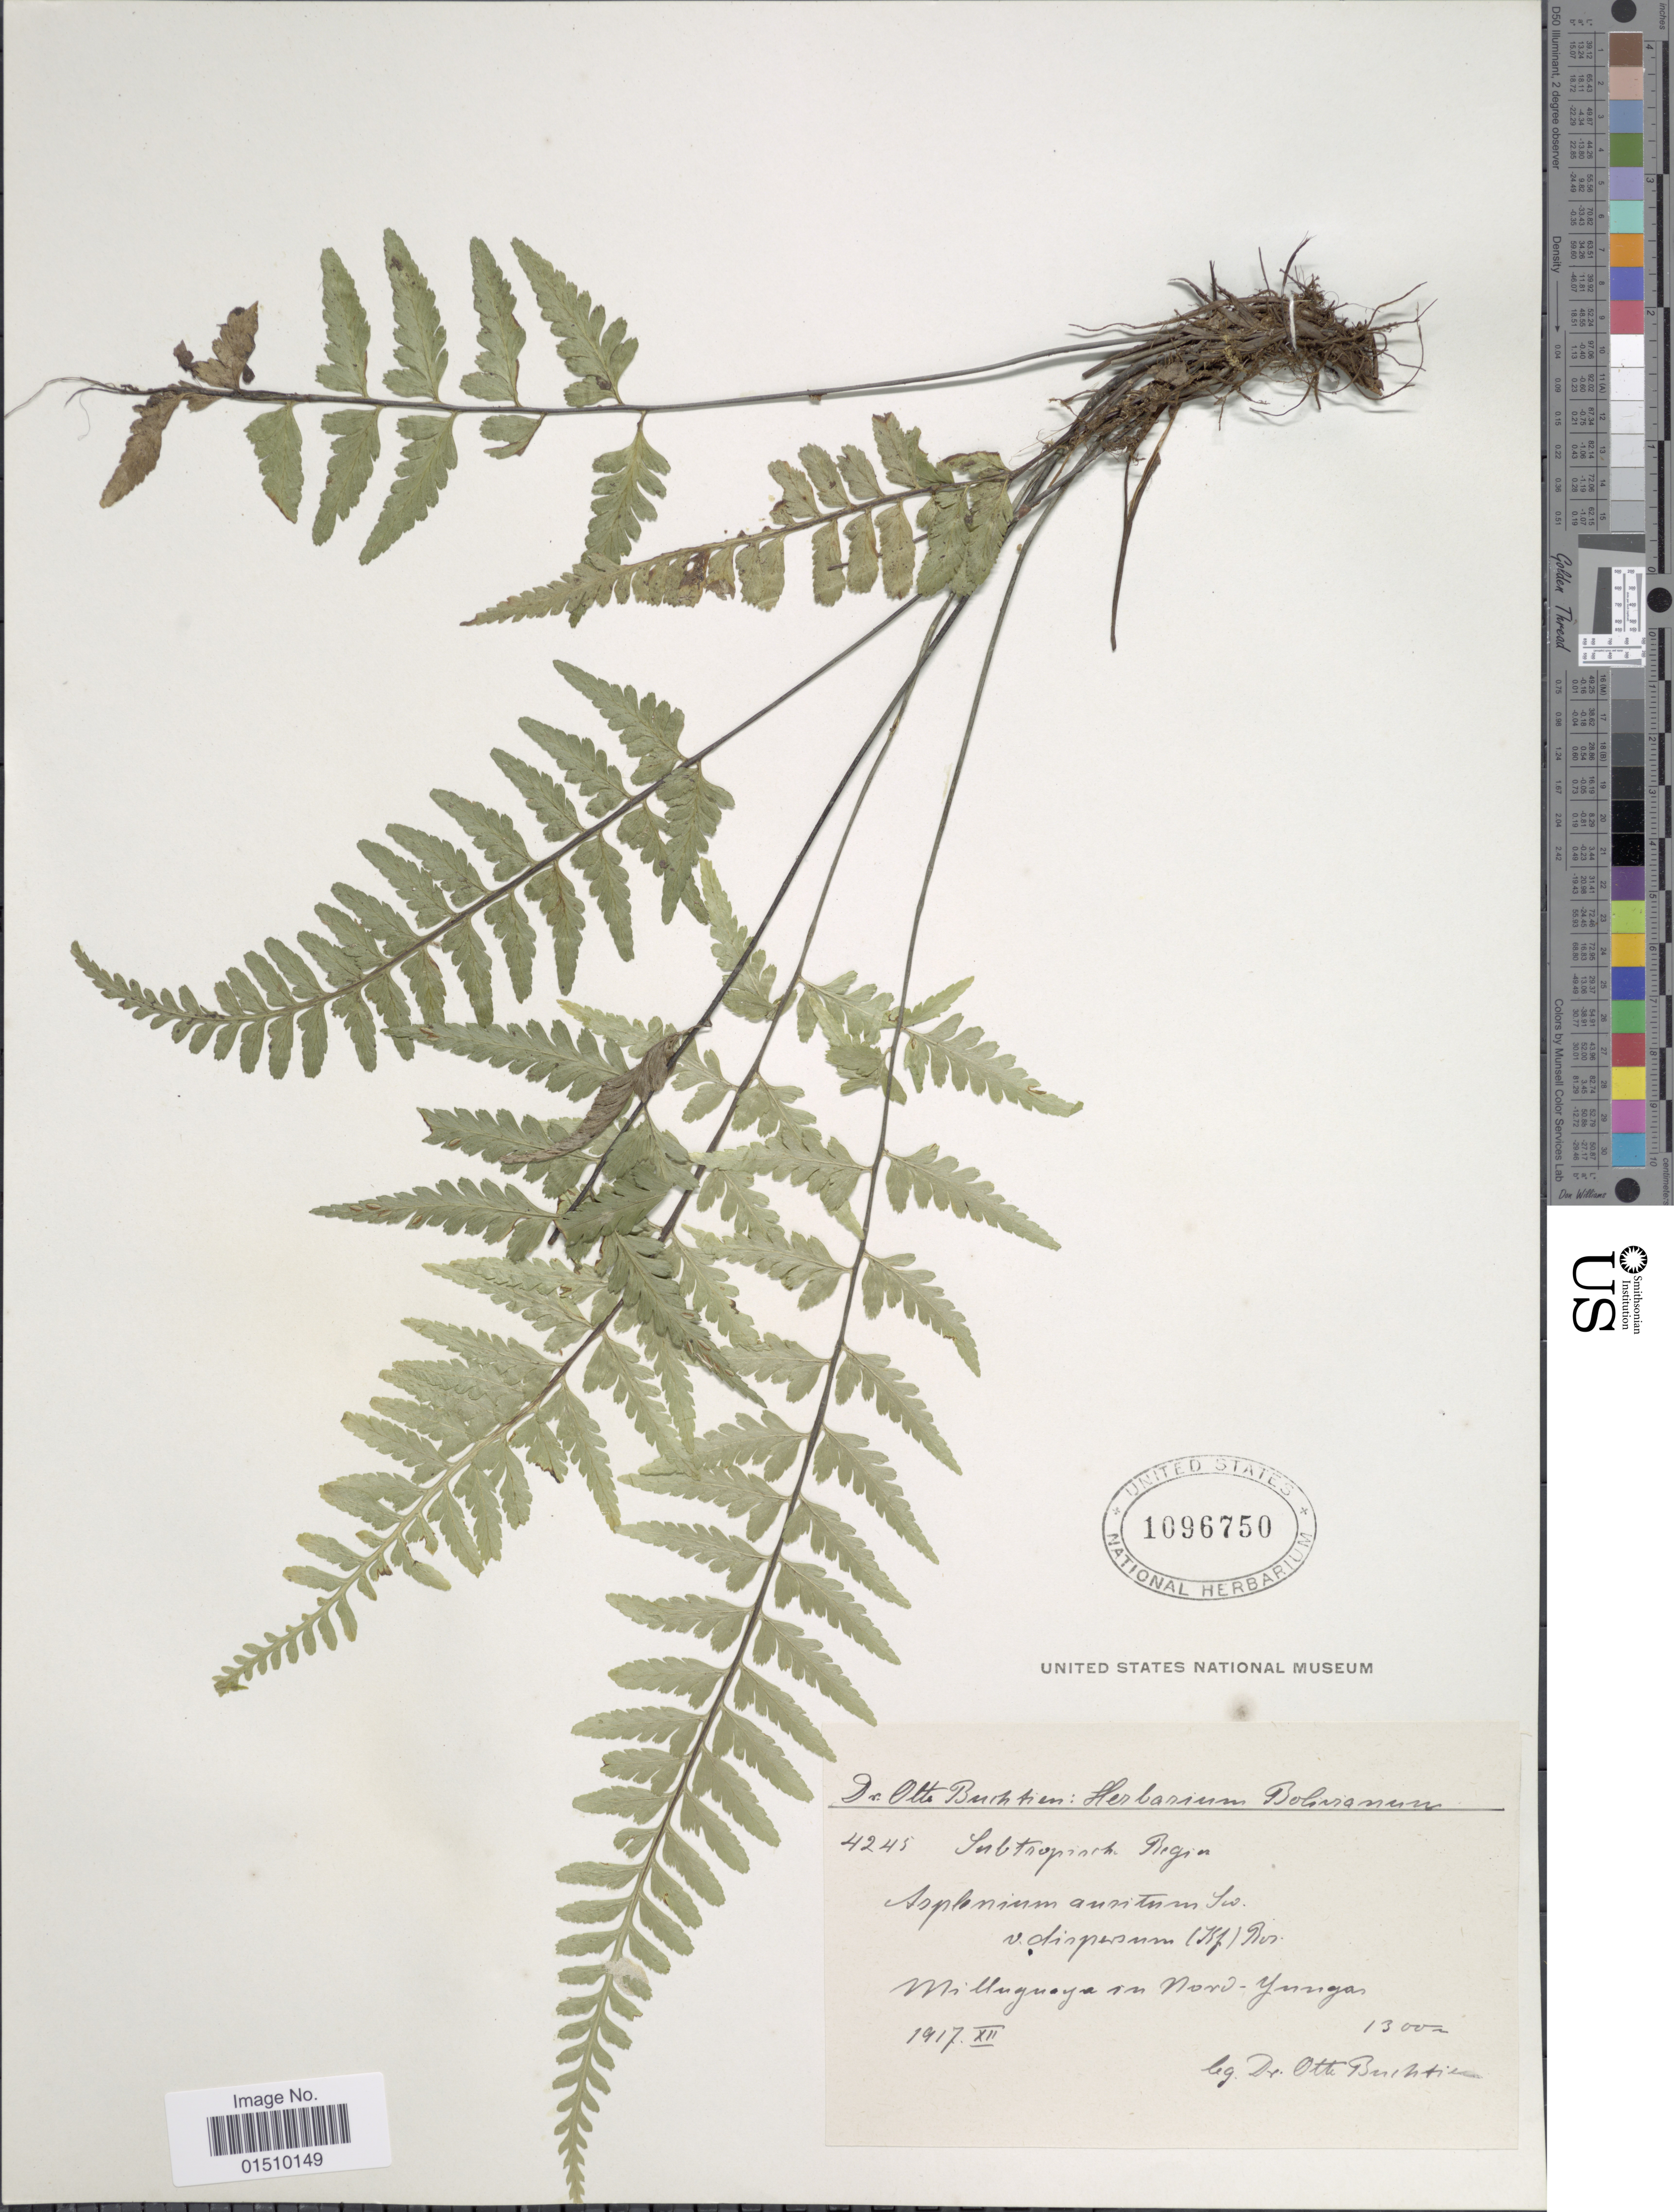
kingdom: Plantae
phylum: Tracheophyta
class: Polypodiopsida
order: Polypodiales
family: Aspleniaceae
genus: Asplenium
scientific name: Asplenium auritum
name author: Sw.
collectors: O. Buchtien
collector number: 4245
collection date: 1917-12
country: Bolivia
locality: Bolvianen, Milluguaya sm. Nord- Yungas.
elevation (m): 1300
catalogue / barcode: US 1096750